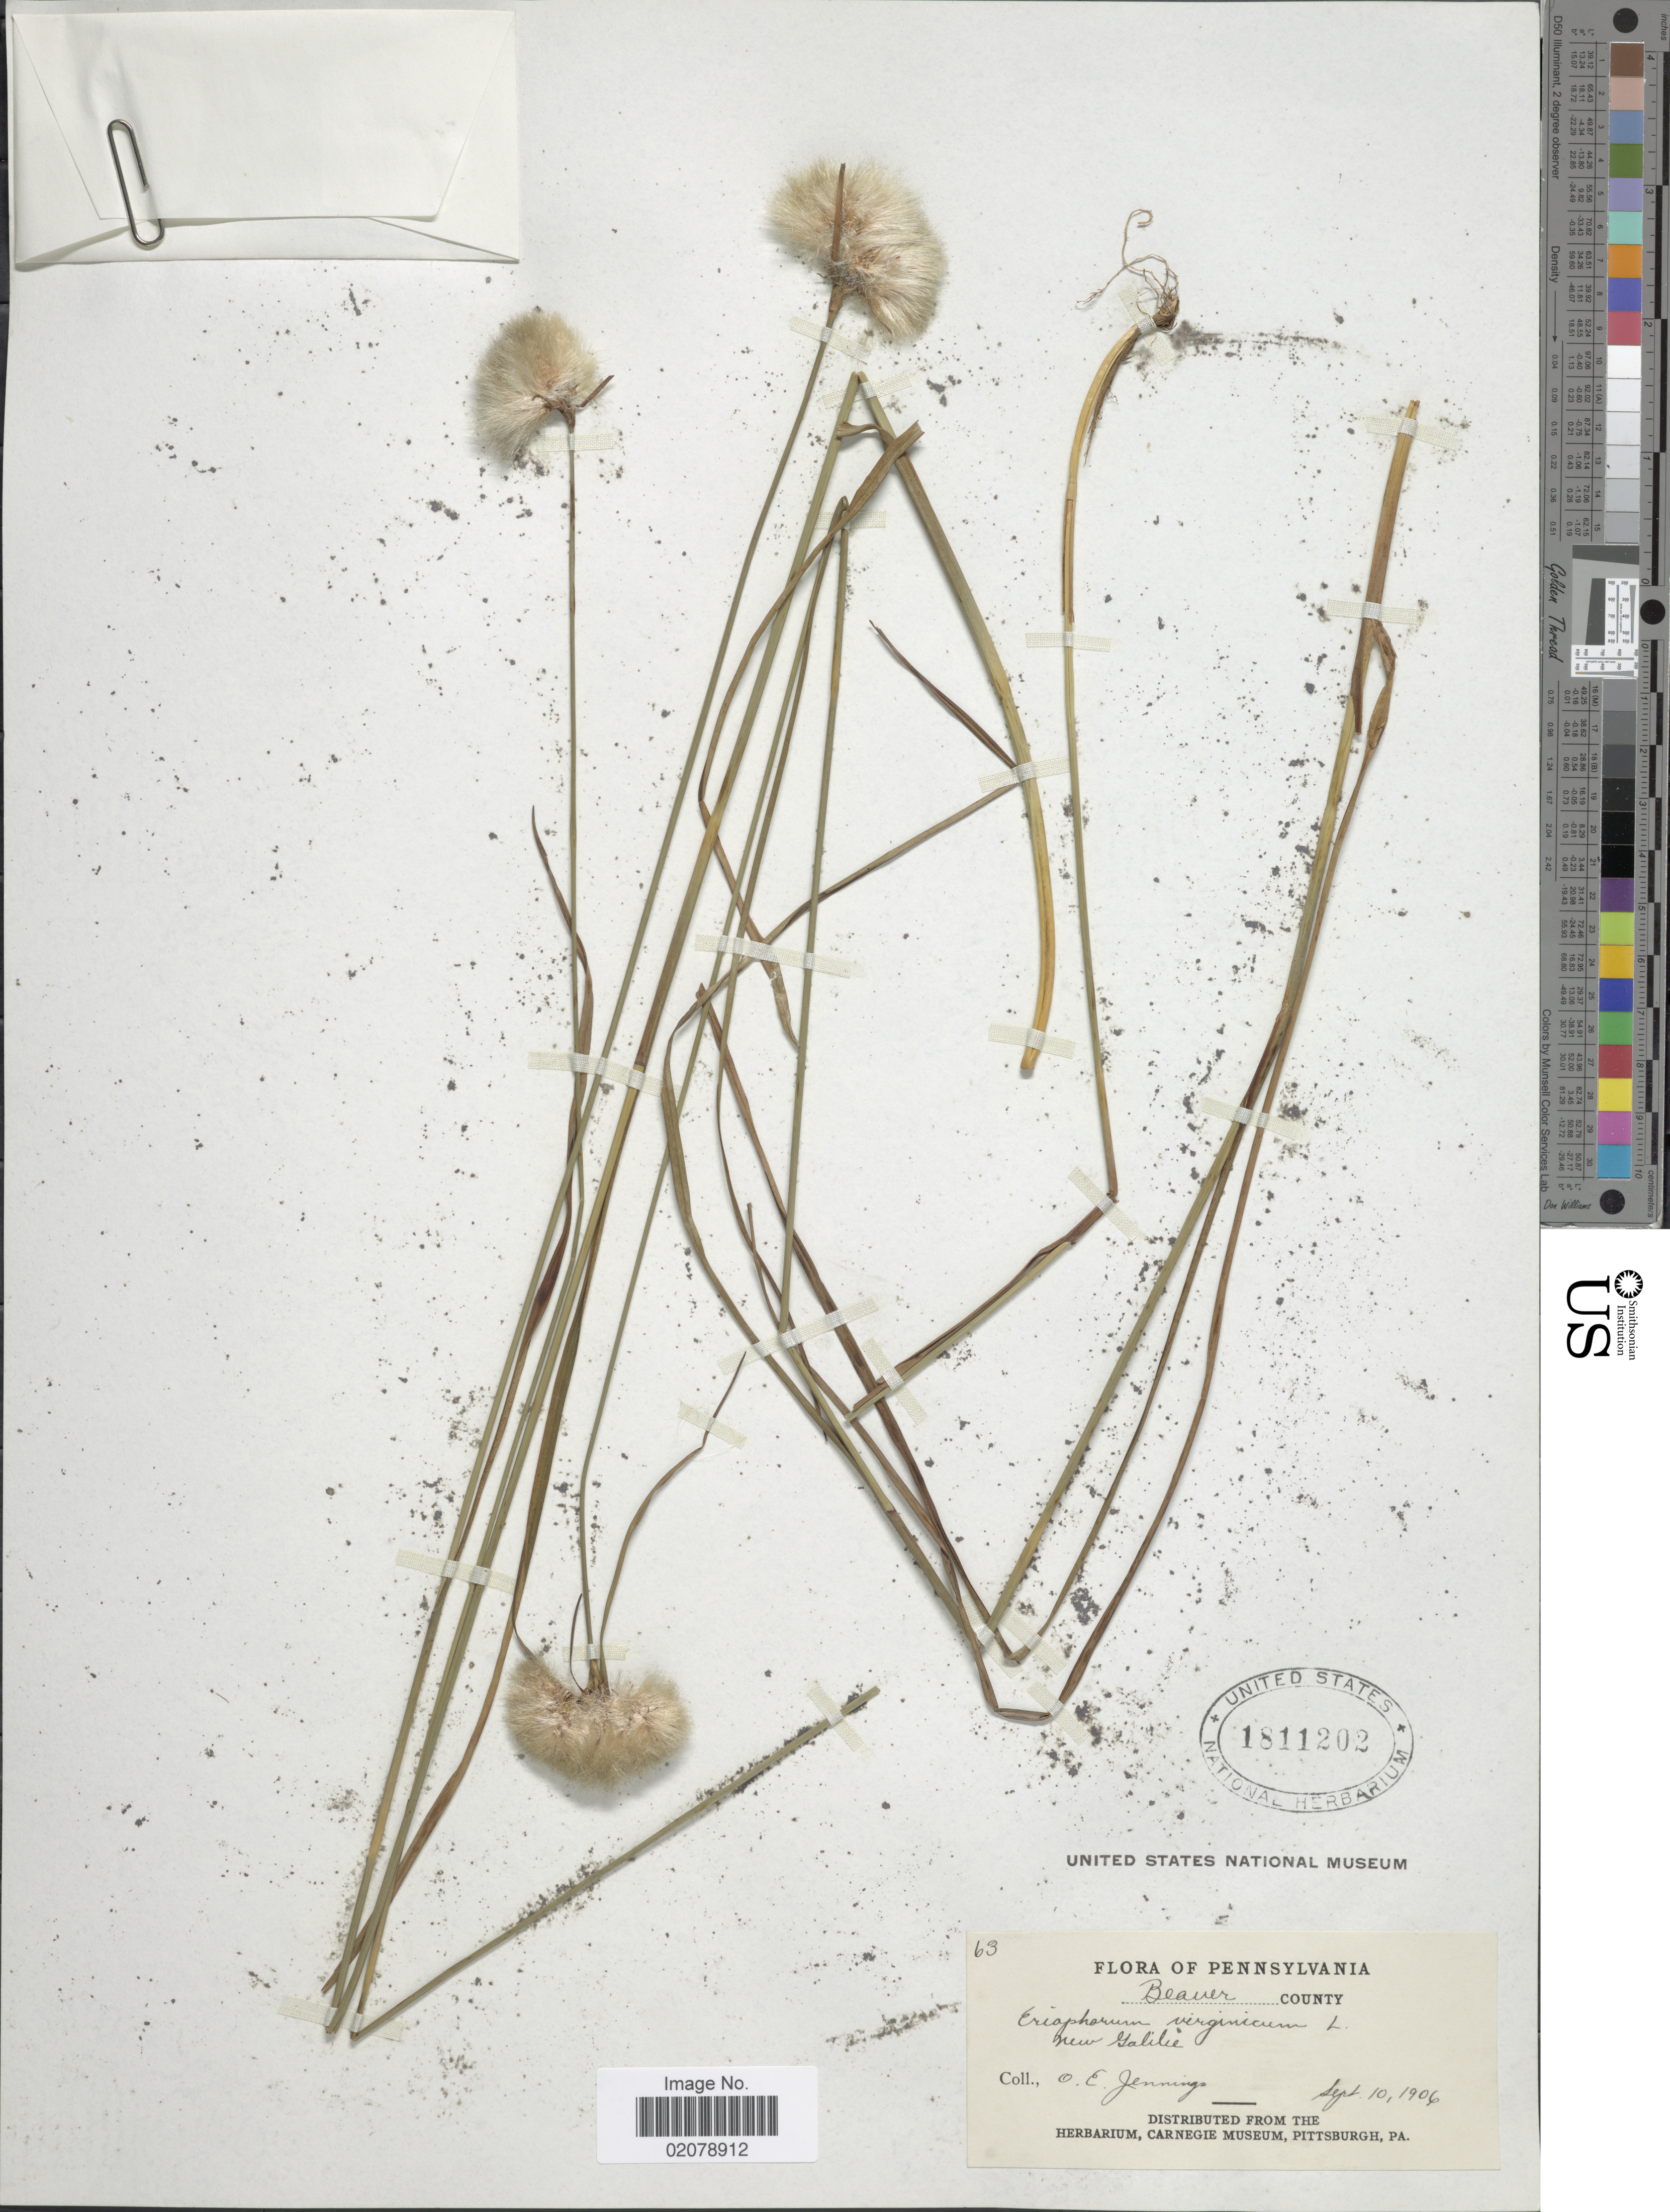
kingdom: Plantae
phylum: Tracheophyta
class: Liliopsida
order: Poales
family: Cyperaceae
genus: Eriophorum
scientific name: Eriophorum virginicum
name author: L.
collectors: O. E. Jennings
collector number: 63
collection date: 1906-09-10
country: United States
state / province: Pennsylvania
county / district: Beaver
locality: Beaver County. New Galilie [unsure placement]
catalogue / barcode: US 1811202